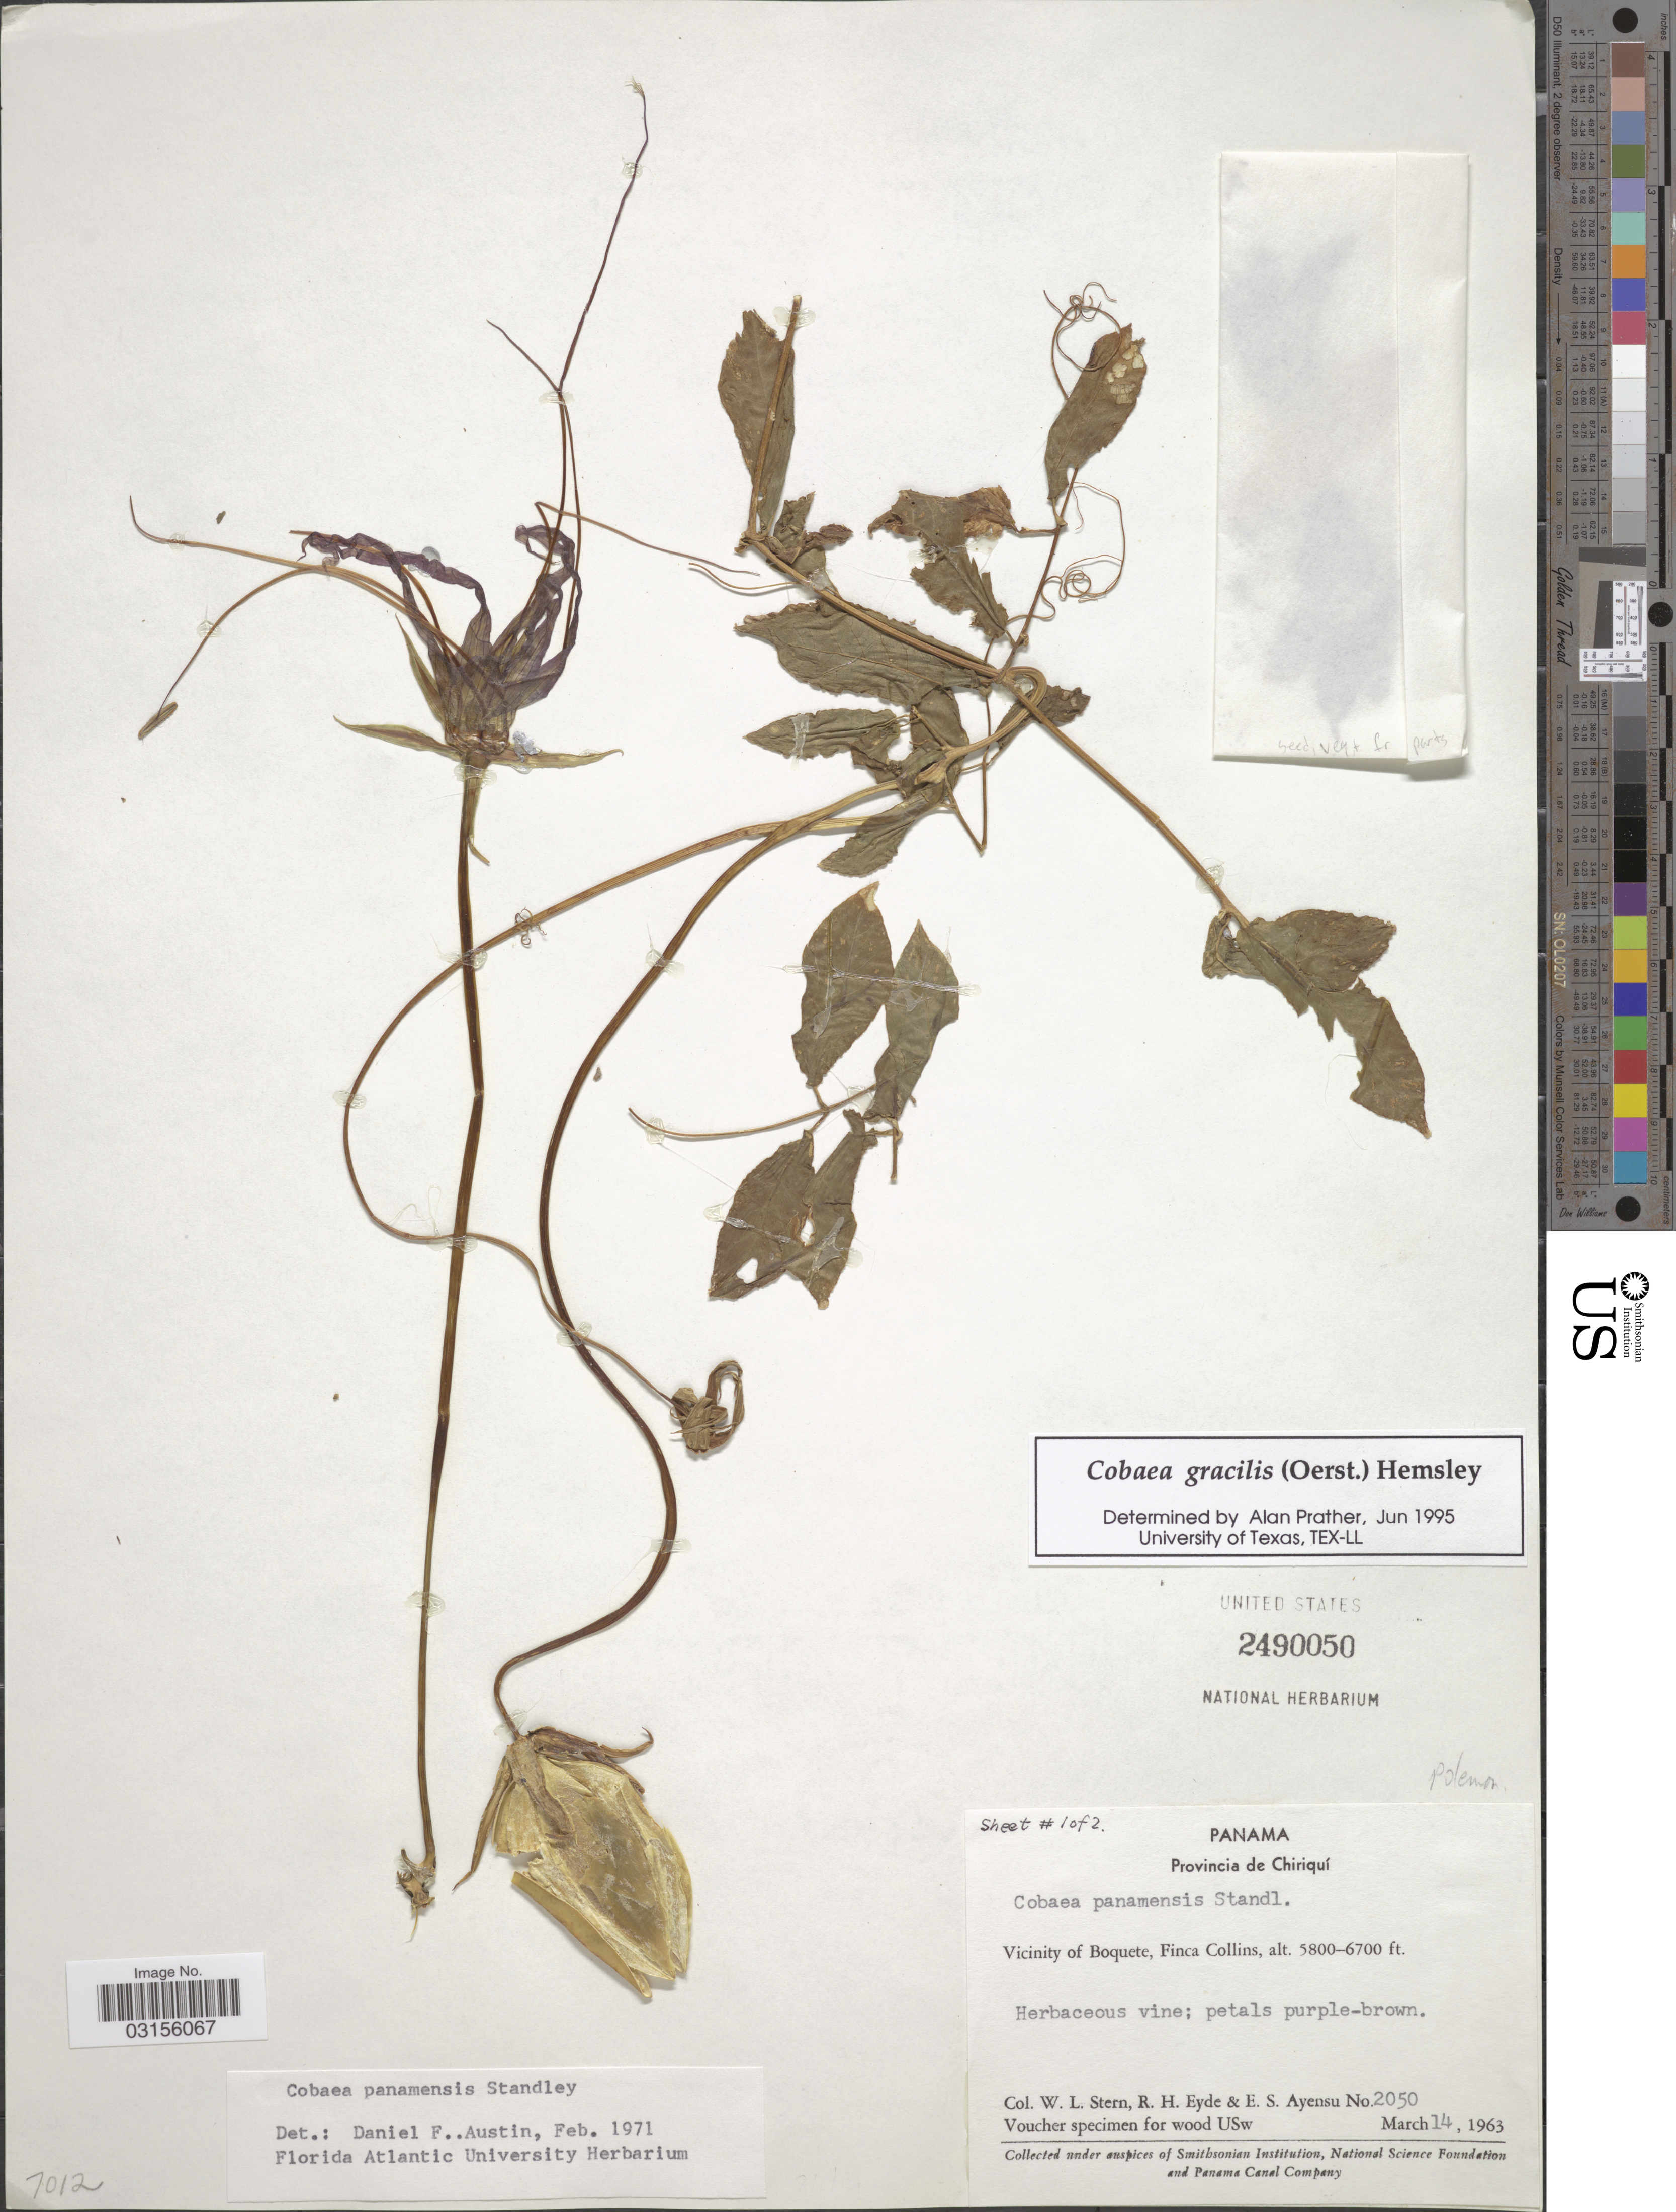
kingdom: Plantae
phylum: Tracheophyta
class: Magnoliopsida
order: Ericales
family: Polemoniaceae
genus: Cobaea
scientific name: Cobaea gracilis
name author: (Oerst.) Hemsl.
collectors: W. L. Stern, R. H. Eyde & E. S. Ayensu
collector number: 2050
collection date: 1963-03-14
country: Panama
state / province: Chiriqui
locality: Vicinity of Boquete, Finca Collins.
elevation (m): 1768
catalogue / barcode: US 2490050